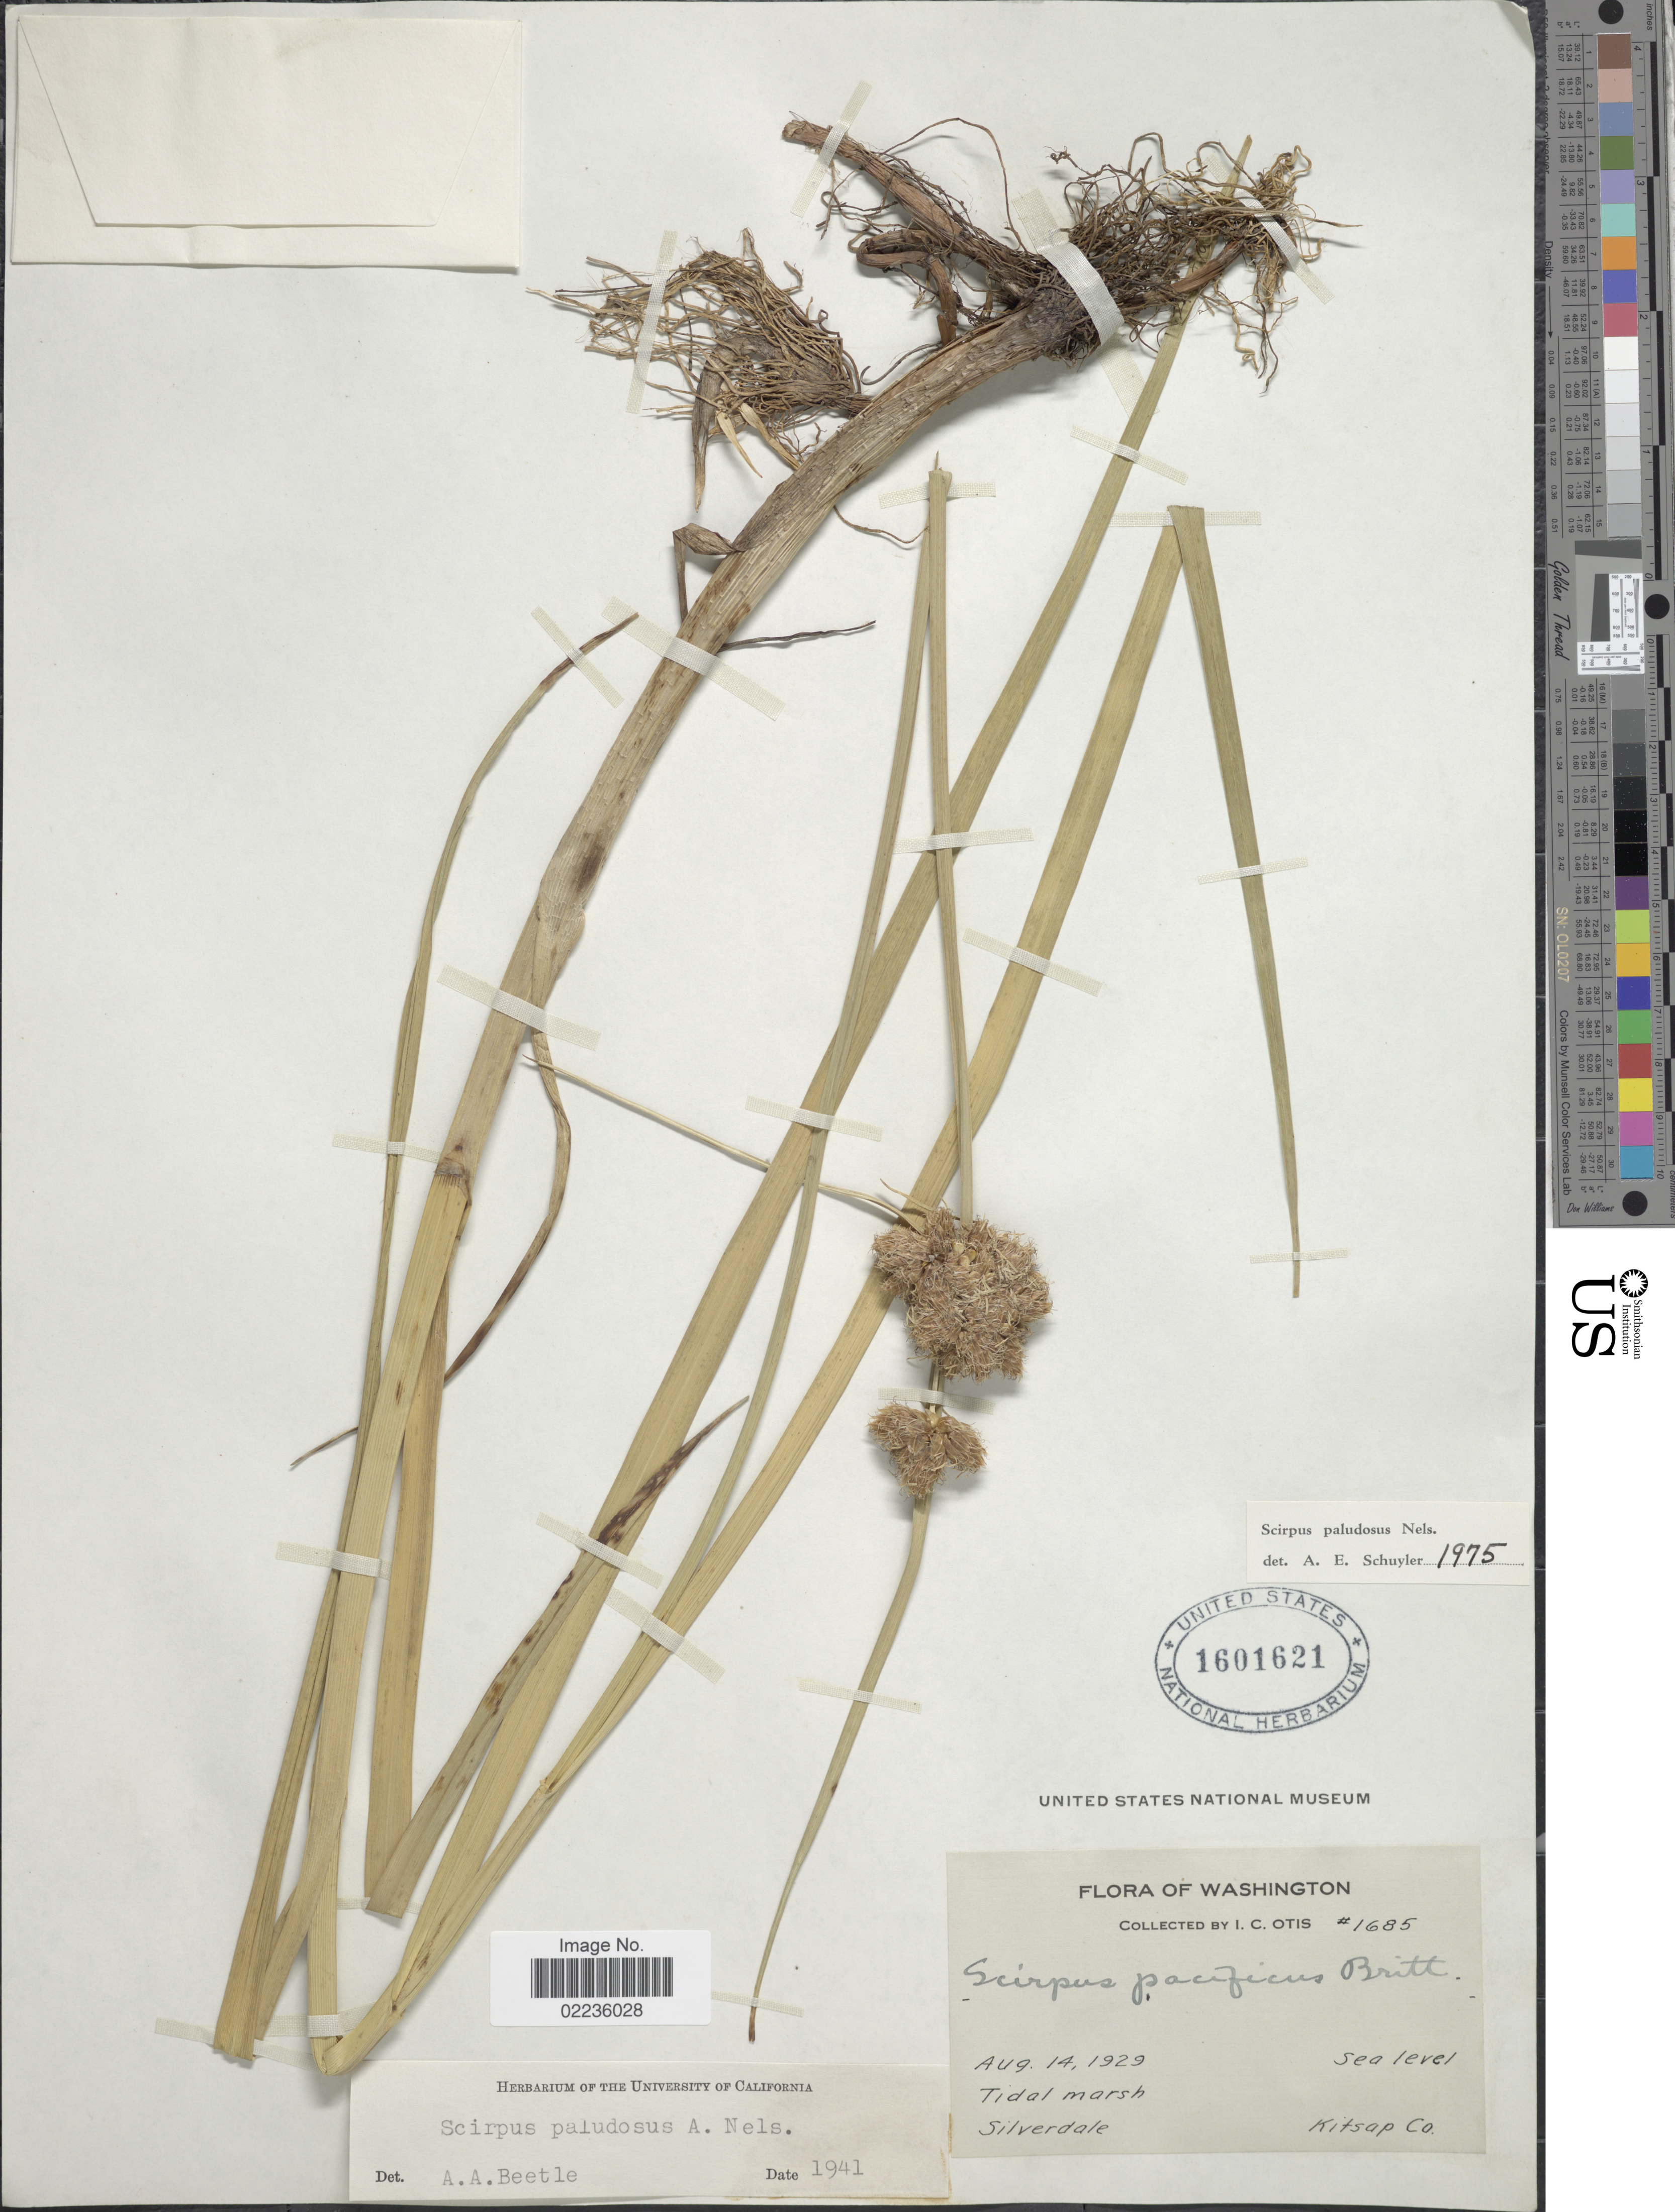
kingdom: Plantae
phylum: Tracheophyta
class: Liliopsida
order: Poales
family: Cyperaceae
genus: Bolboschoenus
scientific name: Bolboschoenus maritimus subsp. paludosus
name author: (A. Nelson) T. Koyama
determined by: Strong, M. T., (US), Smithsonian Institution - National Museum of Natural History (UNITED STATES)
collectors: I. C. Otis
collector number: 1685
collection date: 1929-08-14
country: United States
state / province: Washington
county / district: Kitsap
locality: Tidal marsh. Silverdale. Kitsap Co.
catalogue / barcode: US 1601621